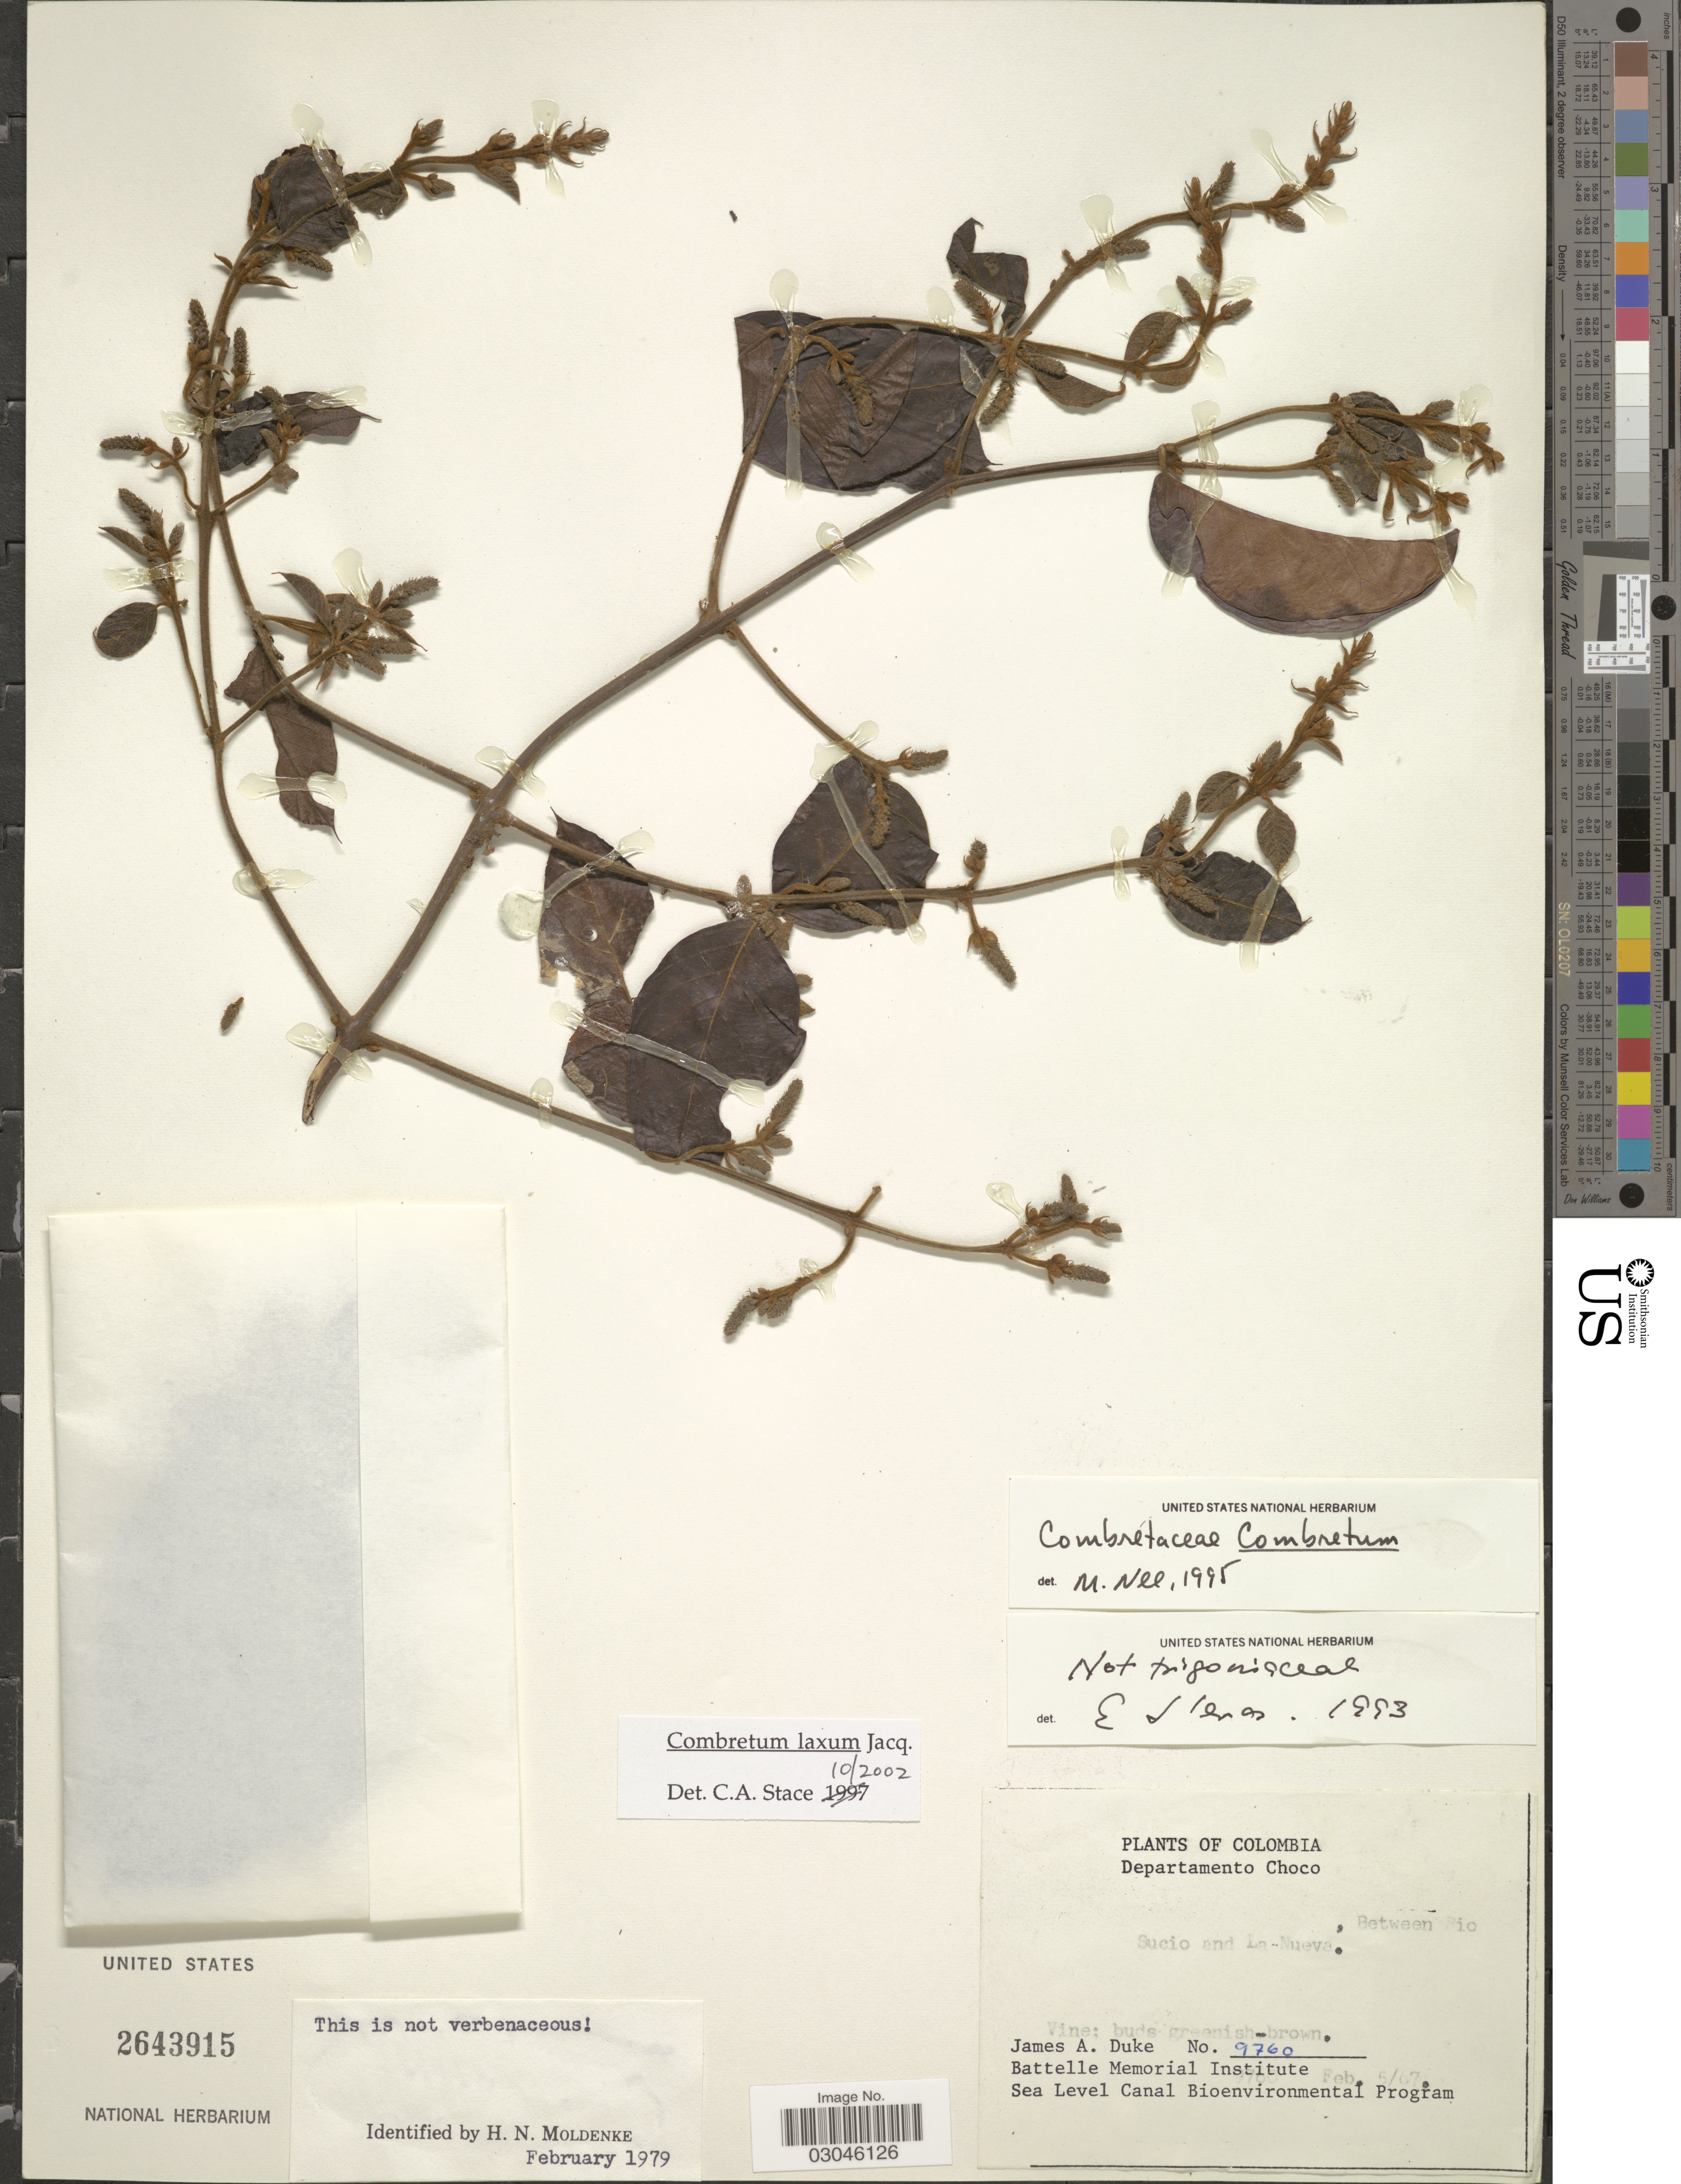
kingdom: Plantae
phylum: Tracheophyta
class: Magnoliopsida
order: Myrtales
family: Combretaceae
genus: Combretum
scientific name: Combretum laxum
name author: Jacq.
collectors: J. A. Duke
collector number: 9760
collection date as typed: Transcribed d/m/y: 5/2/67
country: Colombia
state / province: Chocó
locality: Departamento Choco. Between Rio Sucio and La Nueva.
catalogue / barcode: US 2643915